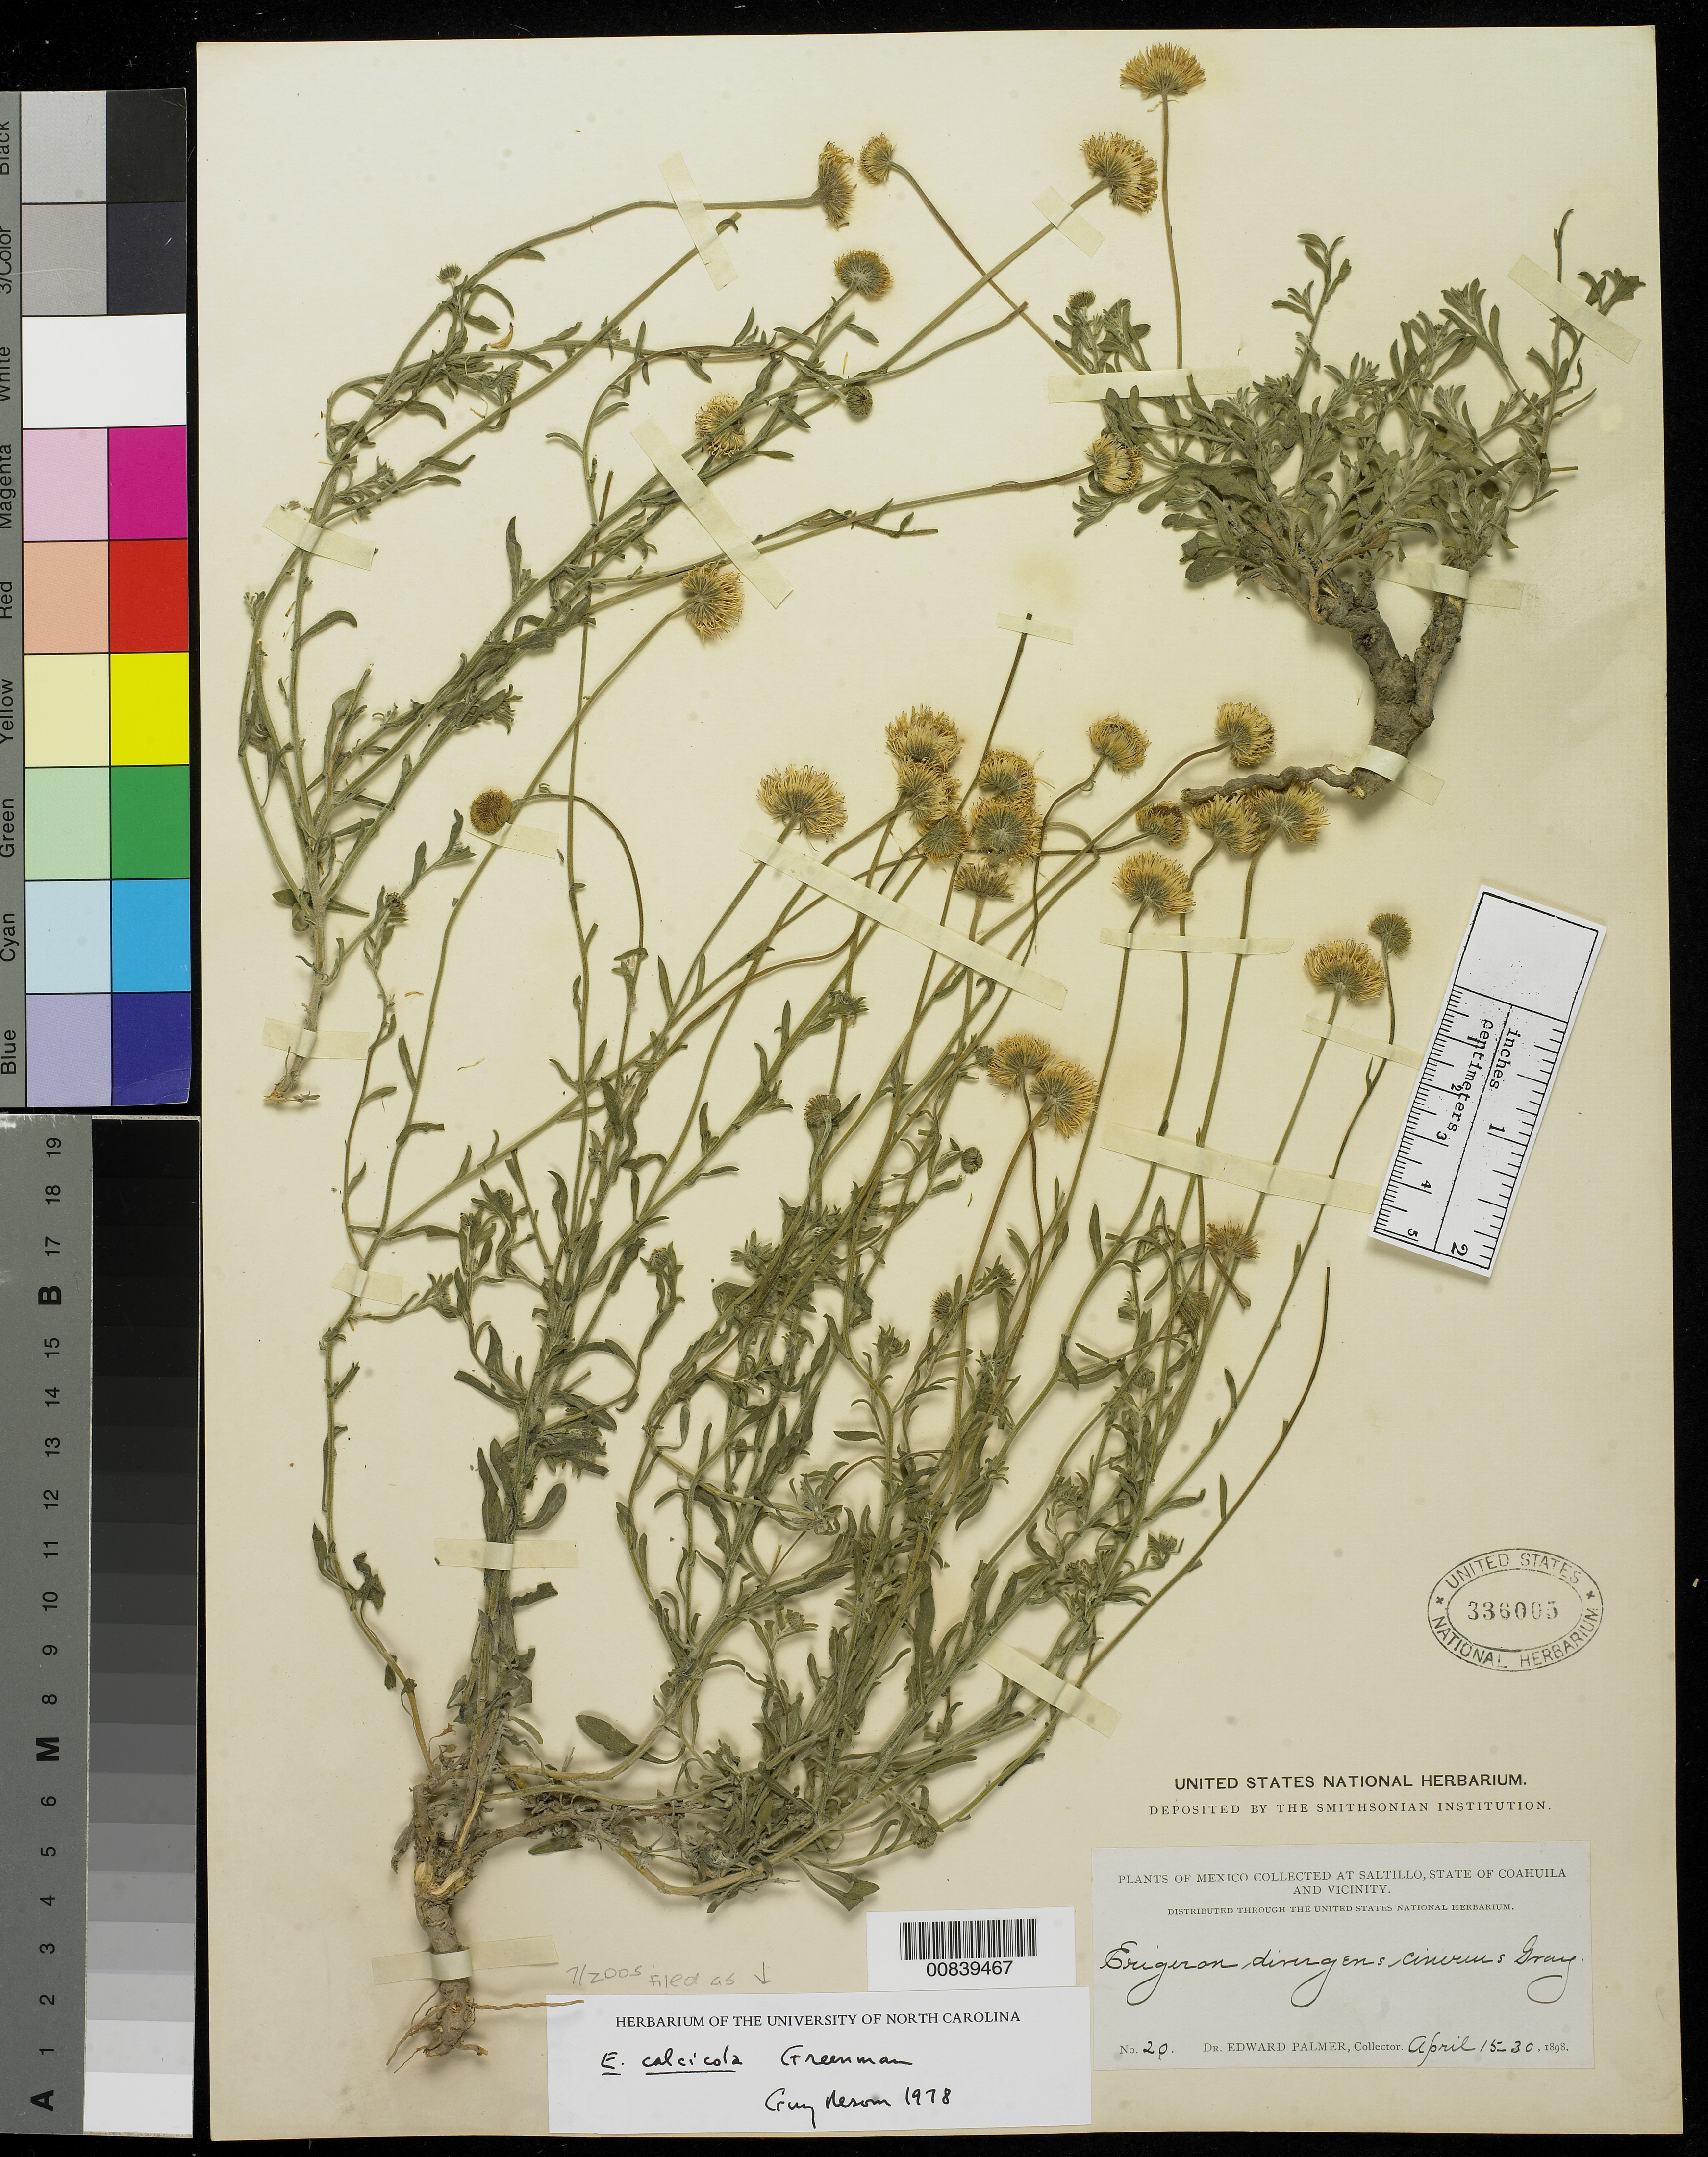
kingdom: Plantae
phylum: Tracheophyta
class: Magnoliopsida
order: Asterales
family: Asteraceae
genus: Erigeron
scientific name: Erigeron calcicola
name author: Greenm.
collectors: E. Palmer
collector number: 20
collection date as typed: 15 Apr 1898 to 30 Apr 1898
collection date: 1898-04-15/1898-04-30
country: Mexico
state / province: Coahuila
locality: Saltillo, Coahuila and vicinity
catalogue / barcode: US 336005